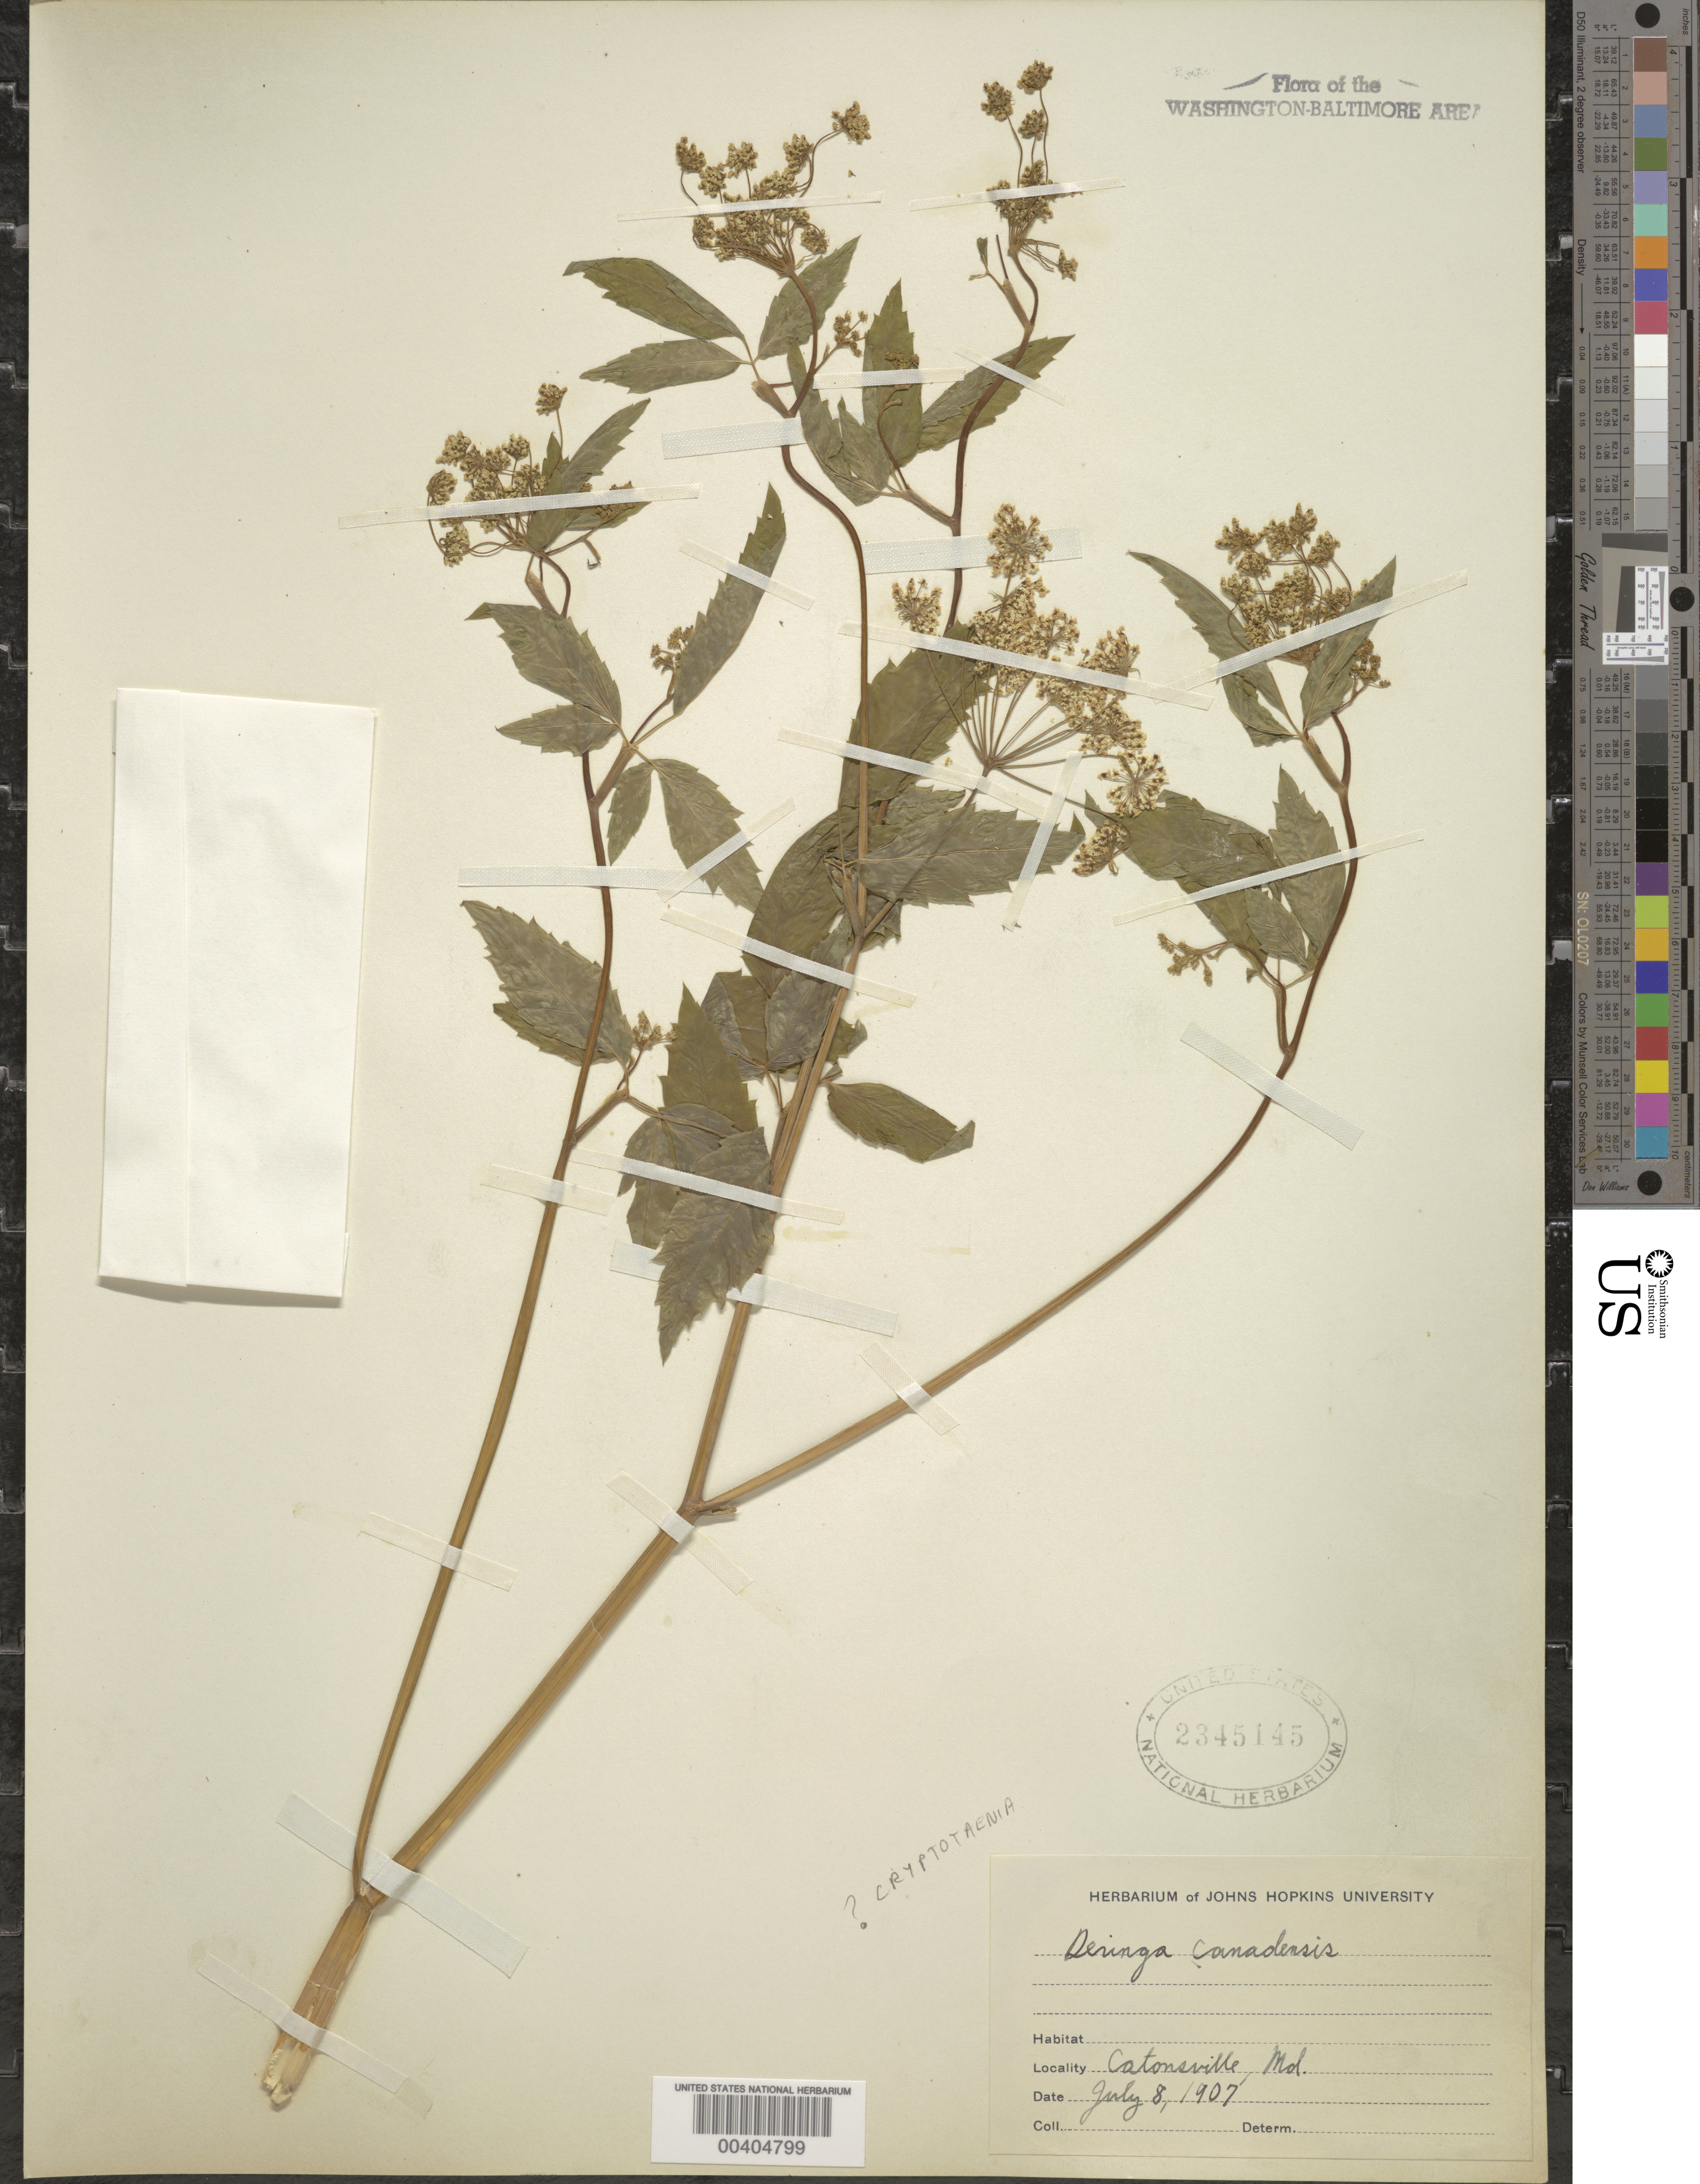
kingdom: Plantae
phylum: Tracheophyta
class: Magnoliopsida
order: Apiales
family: Apiaceae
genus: Cryptotaenia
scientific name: Cryptotaenia canadensis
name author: (L.) DC.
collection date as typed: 08 Jul 1907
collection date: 1907-07-08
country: United States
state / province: Maryland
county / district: Baltimore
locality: Catonsville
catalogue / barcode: US 2345145